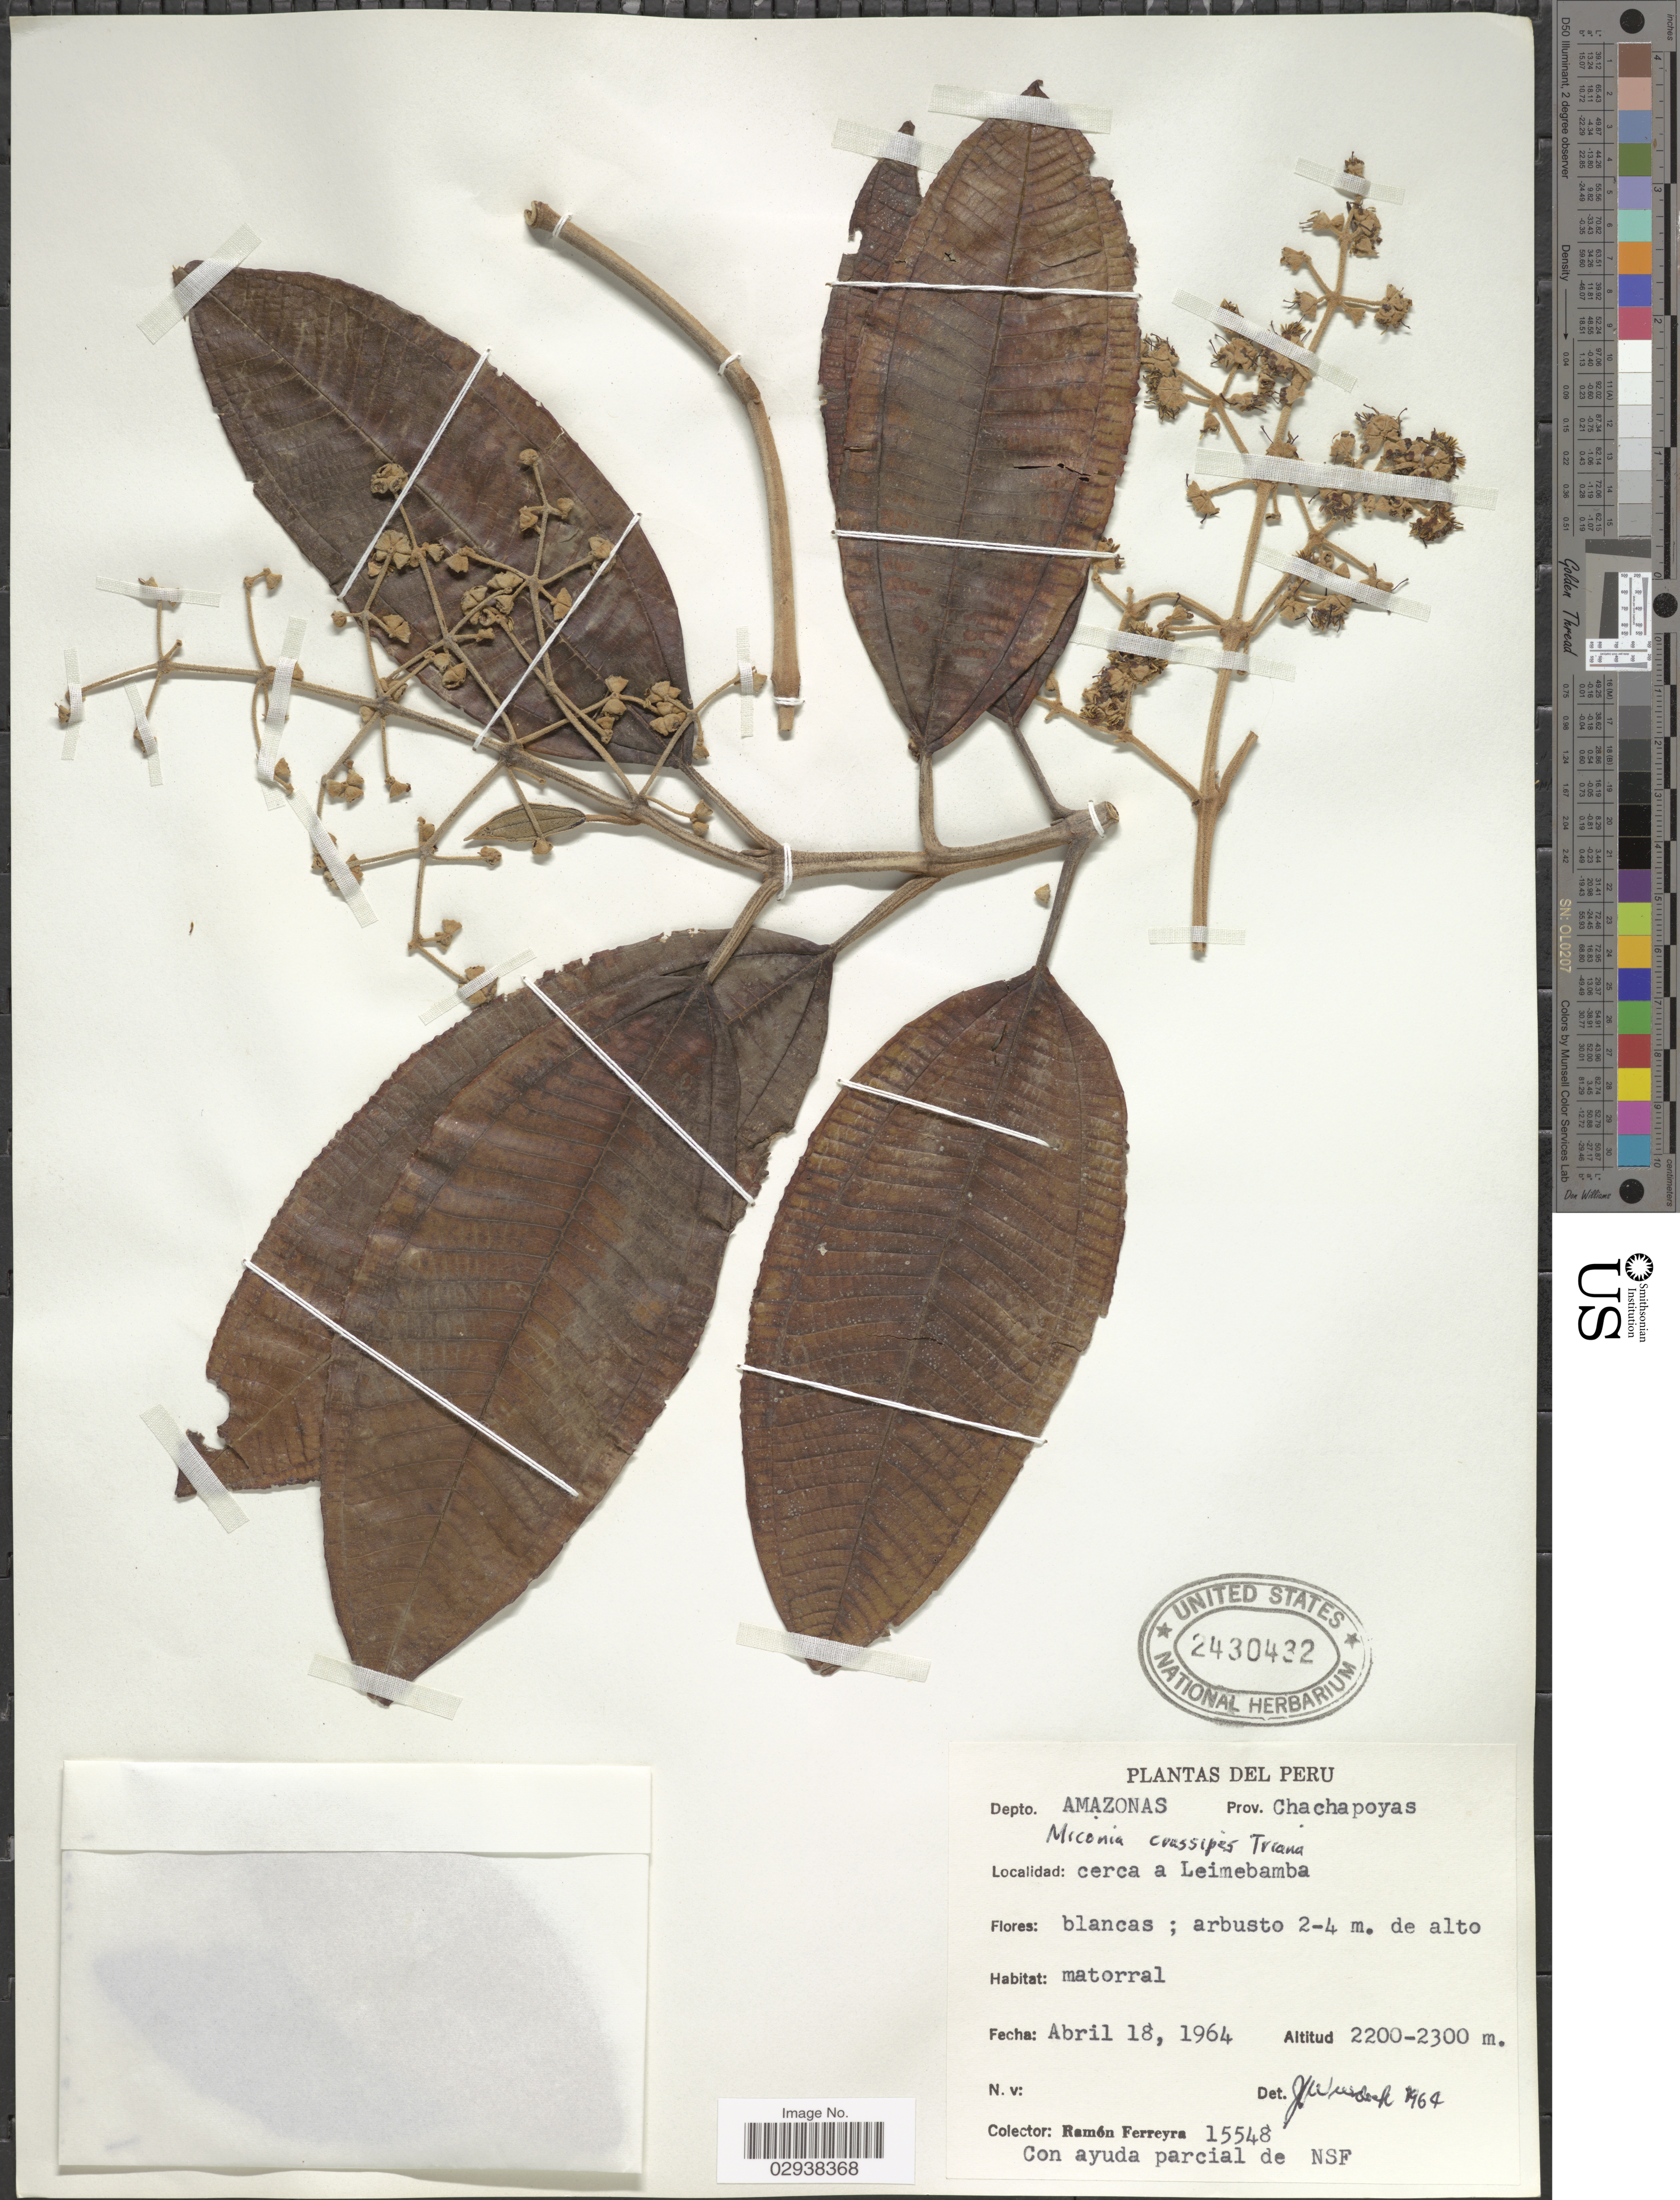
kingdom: Plantae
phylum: Tracheophyta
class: Magnoliopsida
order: Myrtales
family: Melastomataceae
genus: Miconia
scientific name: Miconia crassipes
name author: Triana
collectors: R. A. Ferreyra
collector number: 15548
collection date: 1964-04-18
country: Peru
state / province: Amazonas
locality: Depto. Amazonas, Prov. Chachapoyas, cerca a Leimebamba.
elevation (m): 2200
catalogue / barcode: US 2430432